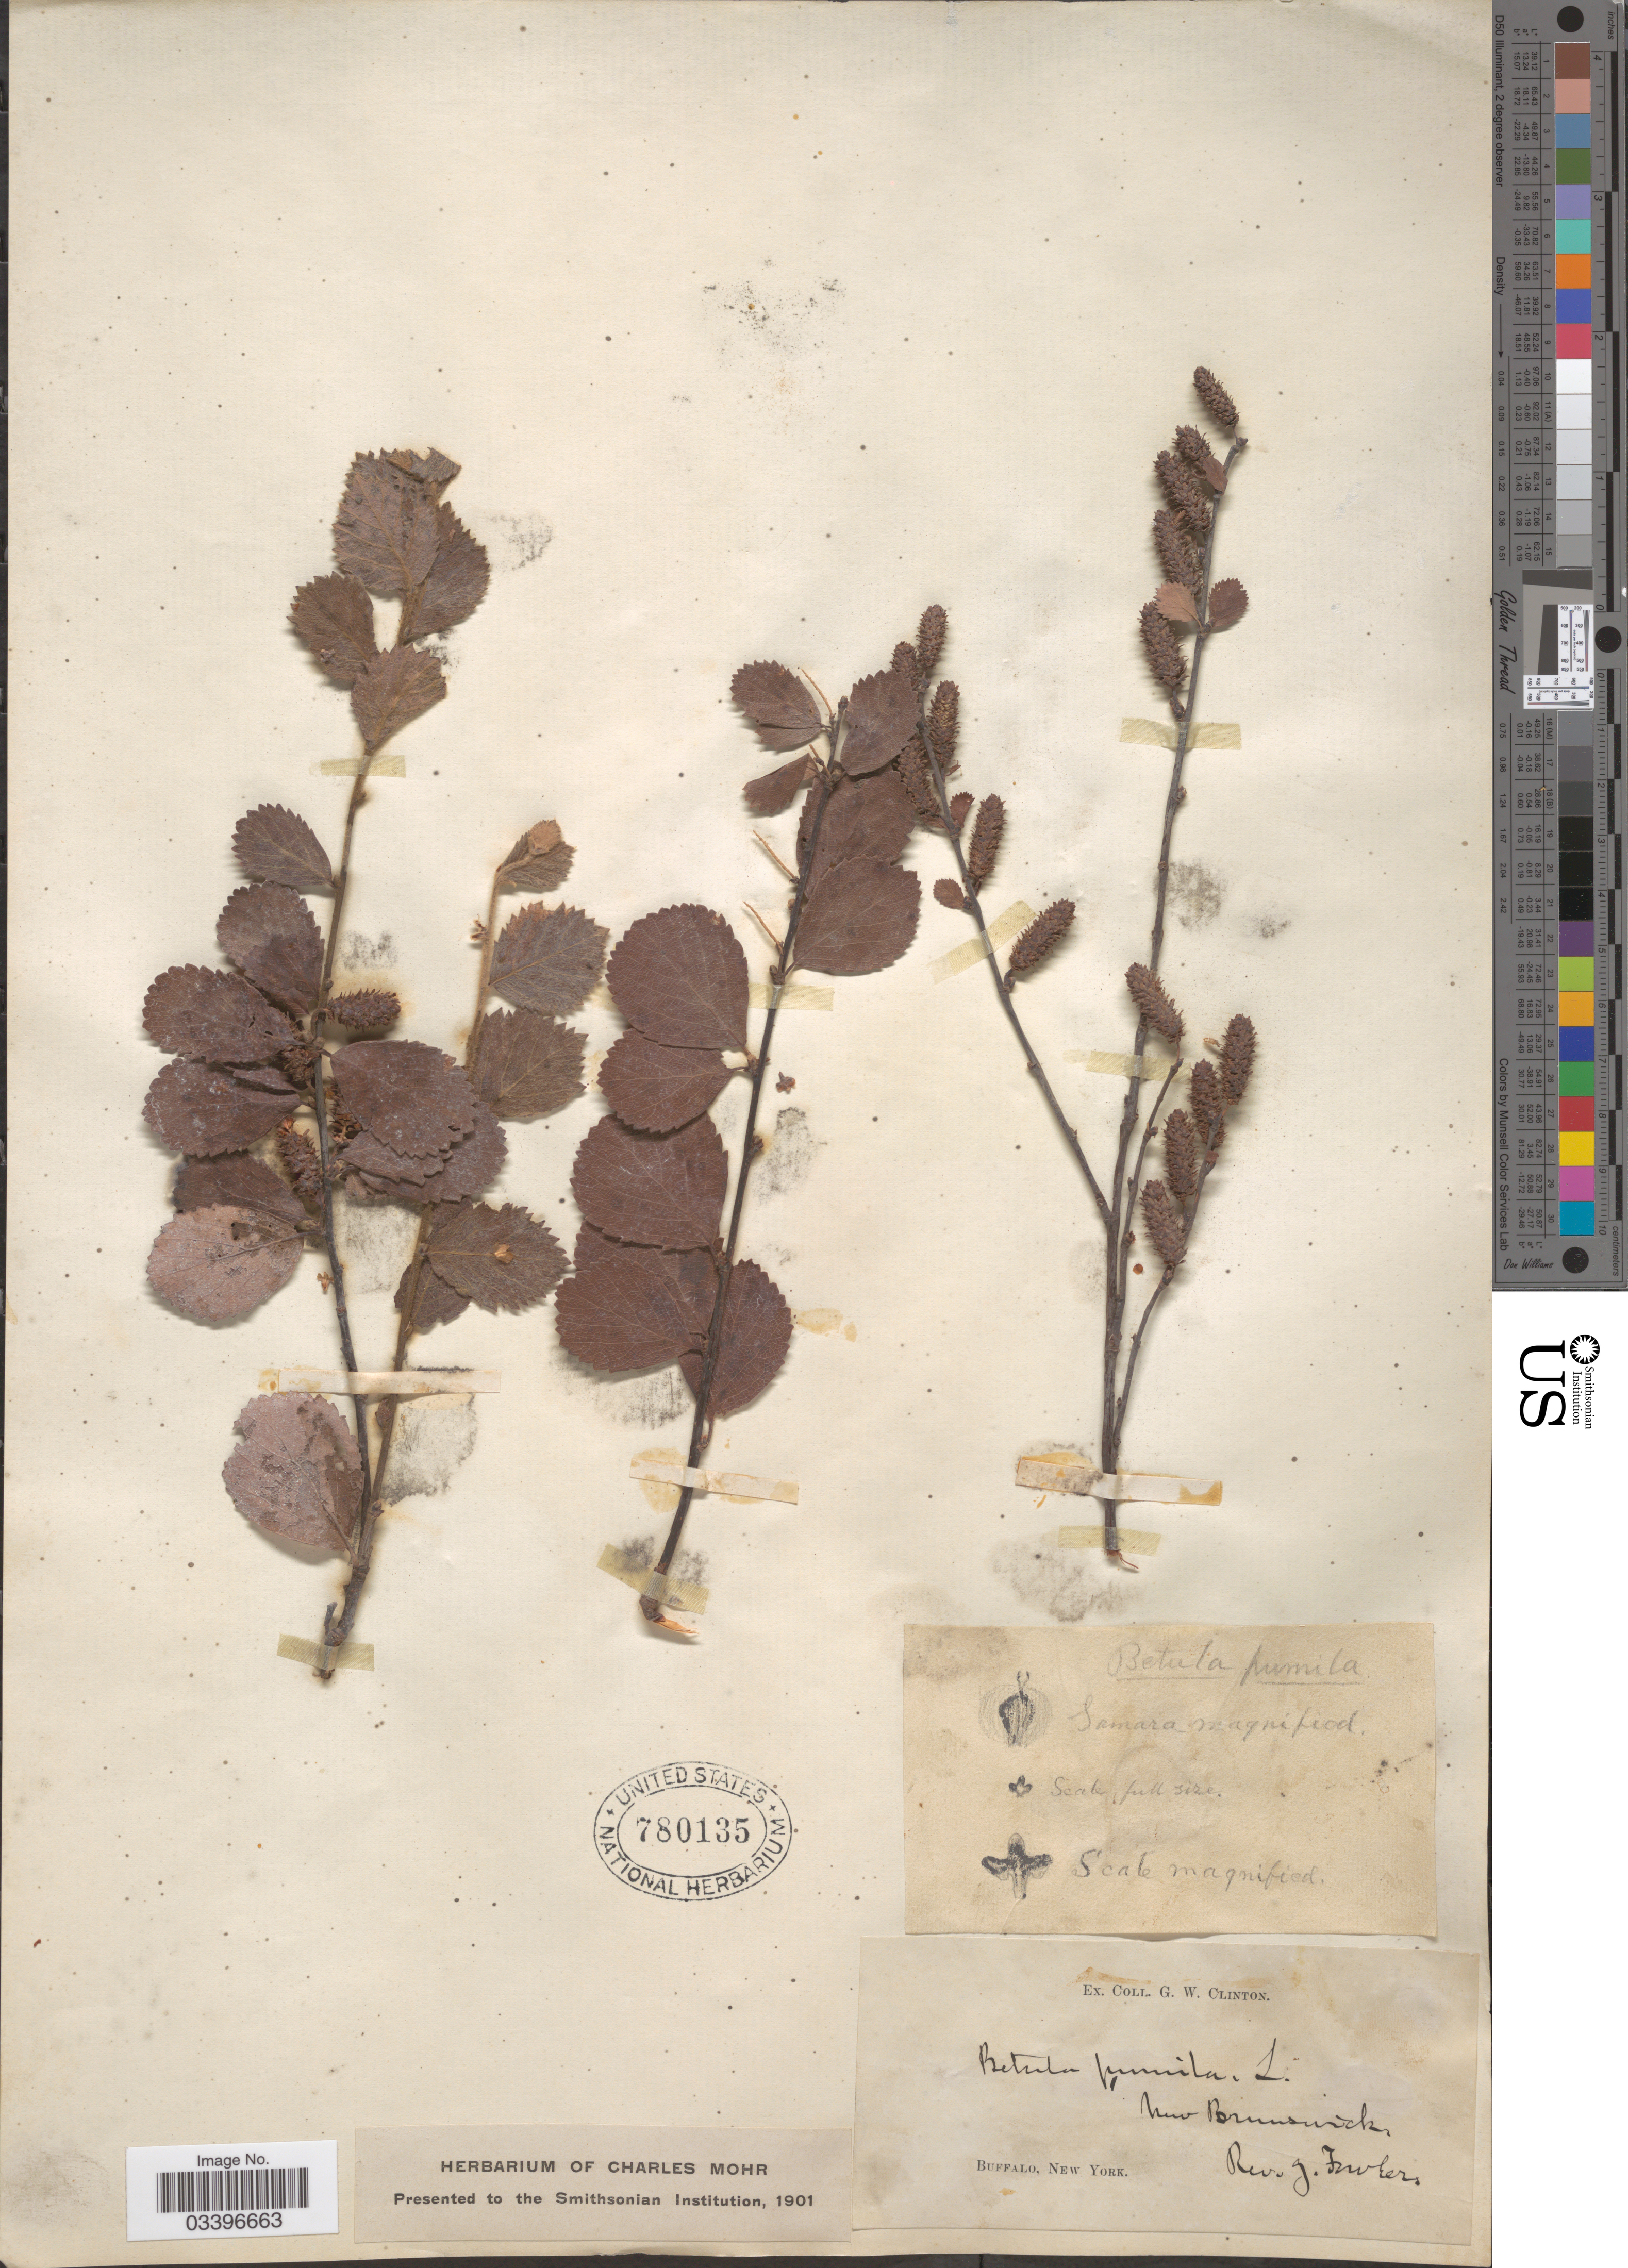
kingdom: Plantae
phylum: Tracheophyta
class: Magnoliopsida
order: Fagales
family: Betulaceae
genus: Betula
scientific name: Betula pumila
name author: L.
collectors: J. P. Fowler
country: Canada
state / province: New Brunswick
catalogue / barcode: US 780135